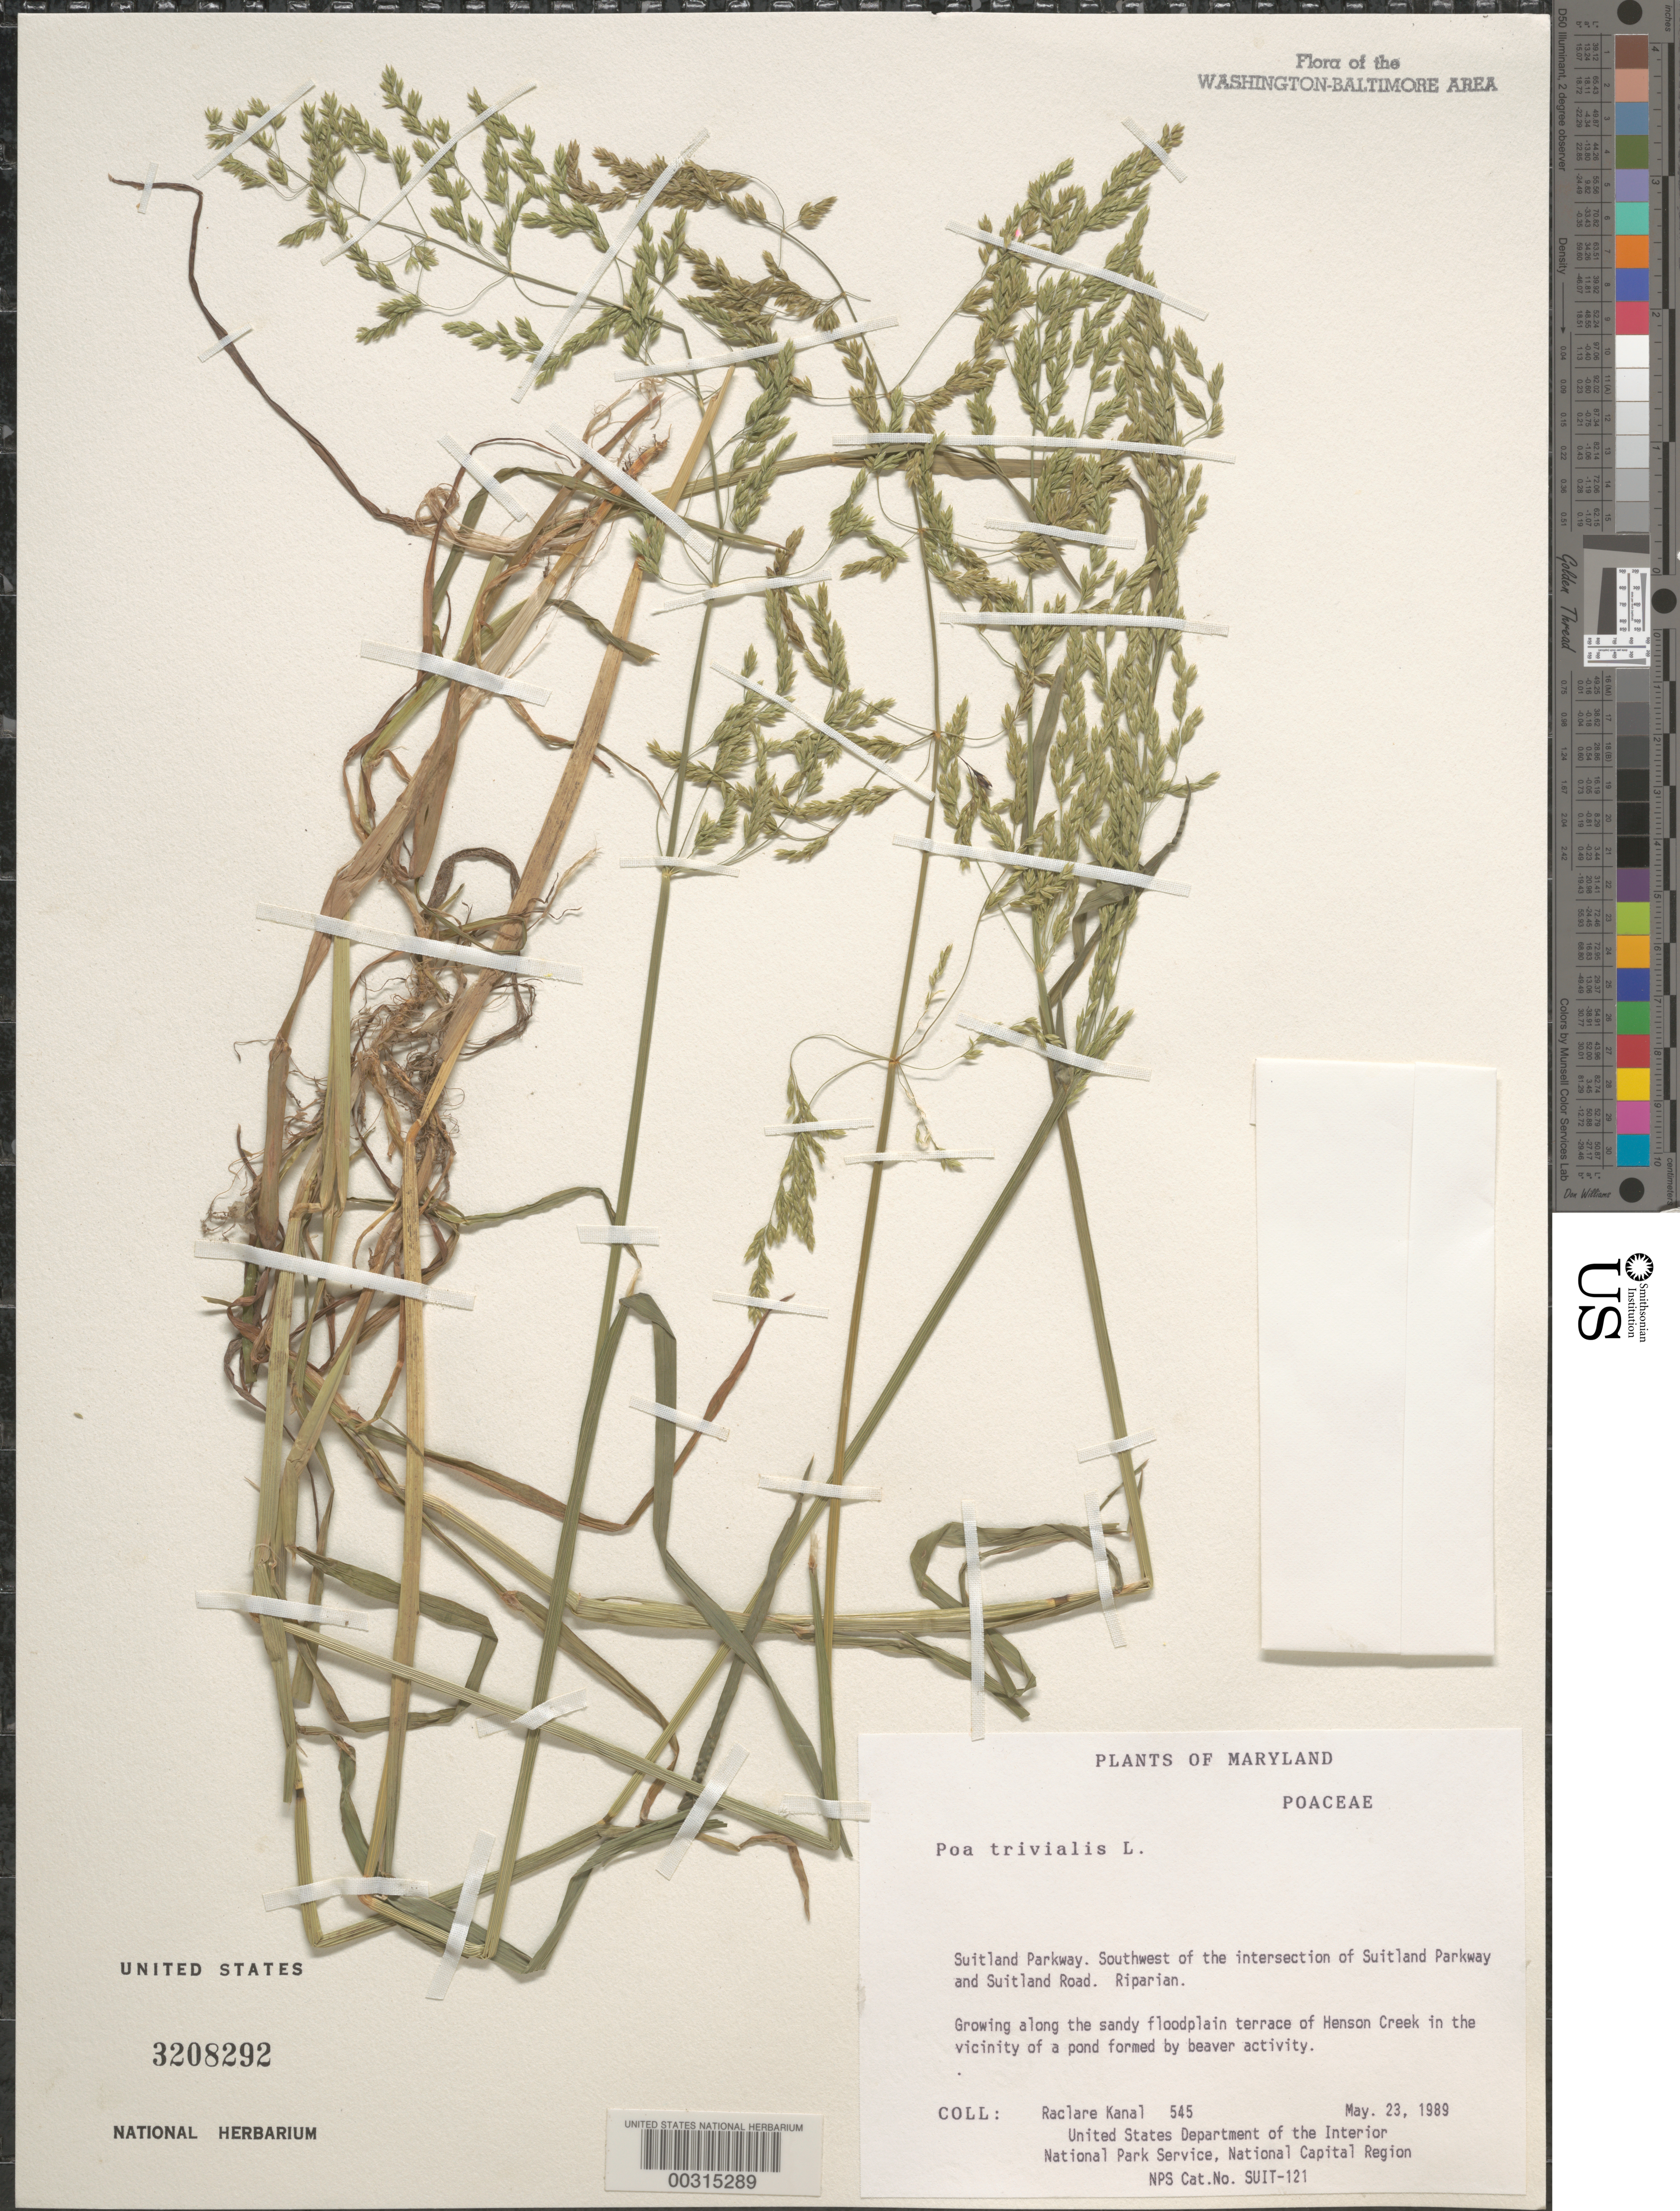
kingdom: Plantae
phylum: Tracheophyta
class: Liliopsida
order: Poales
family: Poaceae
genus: Poa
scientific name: Poa trivialis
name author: L.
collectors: R. Kanal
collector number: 545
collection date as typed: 23 May 1989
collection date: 1989-05-23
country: United States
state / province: Maryland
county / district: Prince George's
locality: Suitland Parkway, SW of intersection of Suitland Parkway and road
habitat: Sandy floodplain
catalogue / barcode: US 3208292